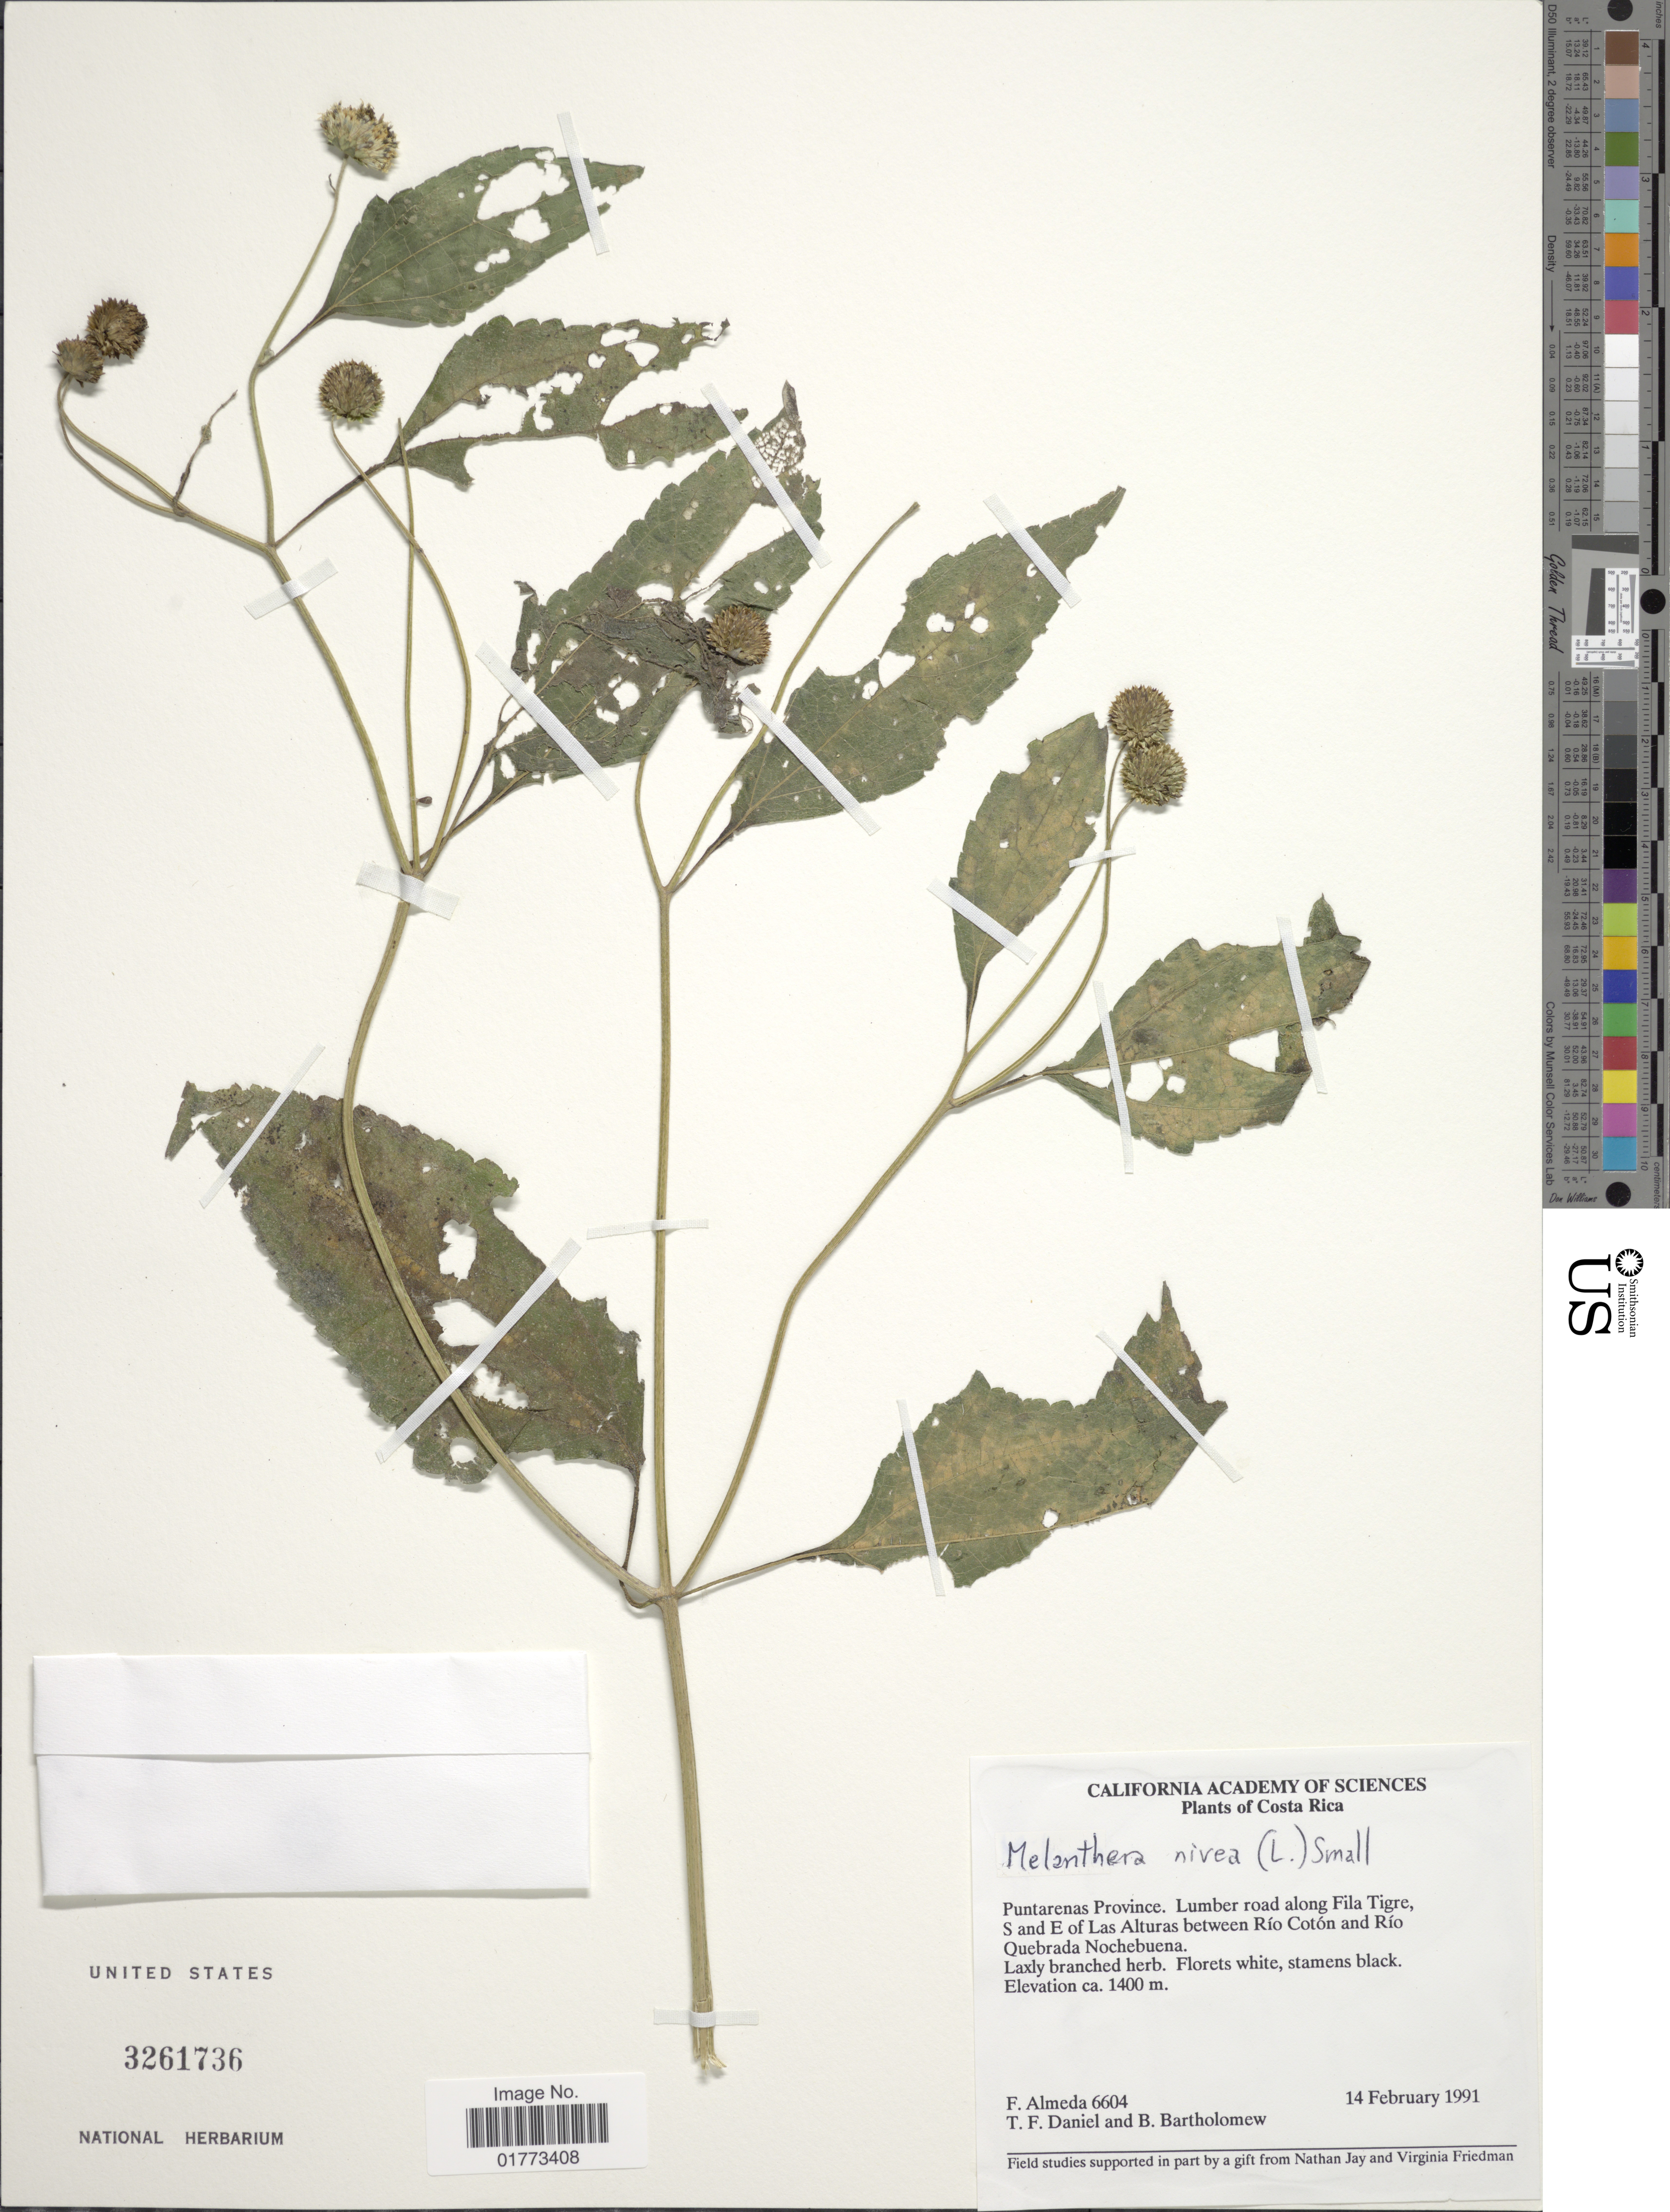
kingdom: Plantae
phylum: Tracheophyta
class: Magnoliopsida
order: Asterales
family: Asteraceae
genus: Melanthera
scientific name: Melanthera nivea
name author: (L.) Small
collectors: F. Almeda, T. F. Daniel & B. Bartholomew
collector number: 6604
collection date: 1991-02-14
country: Costa Rica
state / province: Puntarenas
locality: Lumber road along Fila Tigre, S and E of Las Alturas between Río Cotón and Río Quebrada Nochebuena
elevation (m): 1400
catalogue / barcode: US 3261736